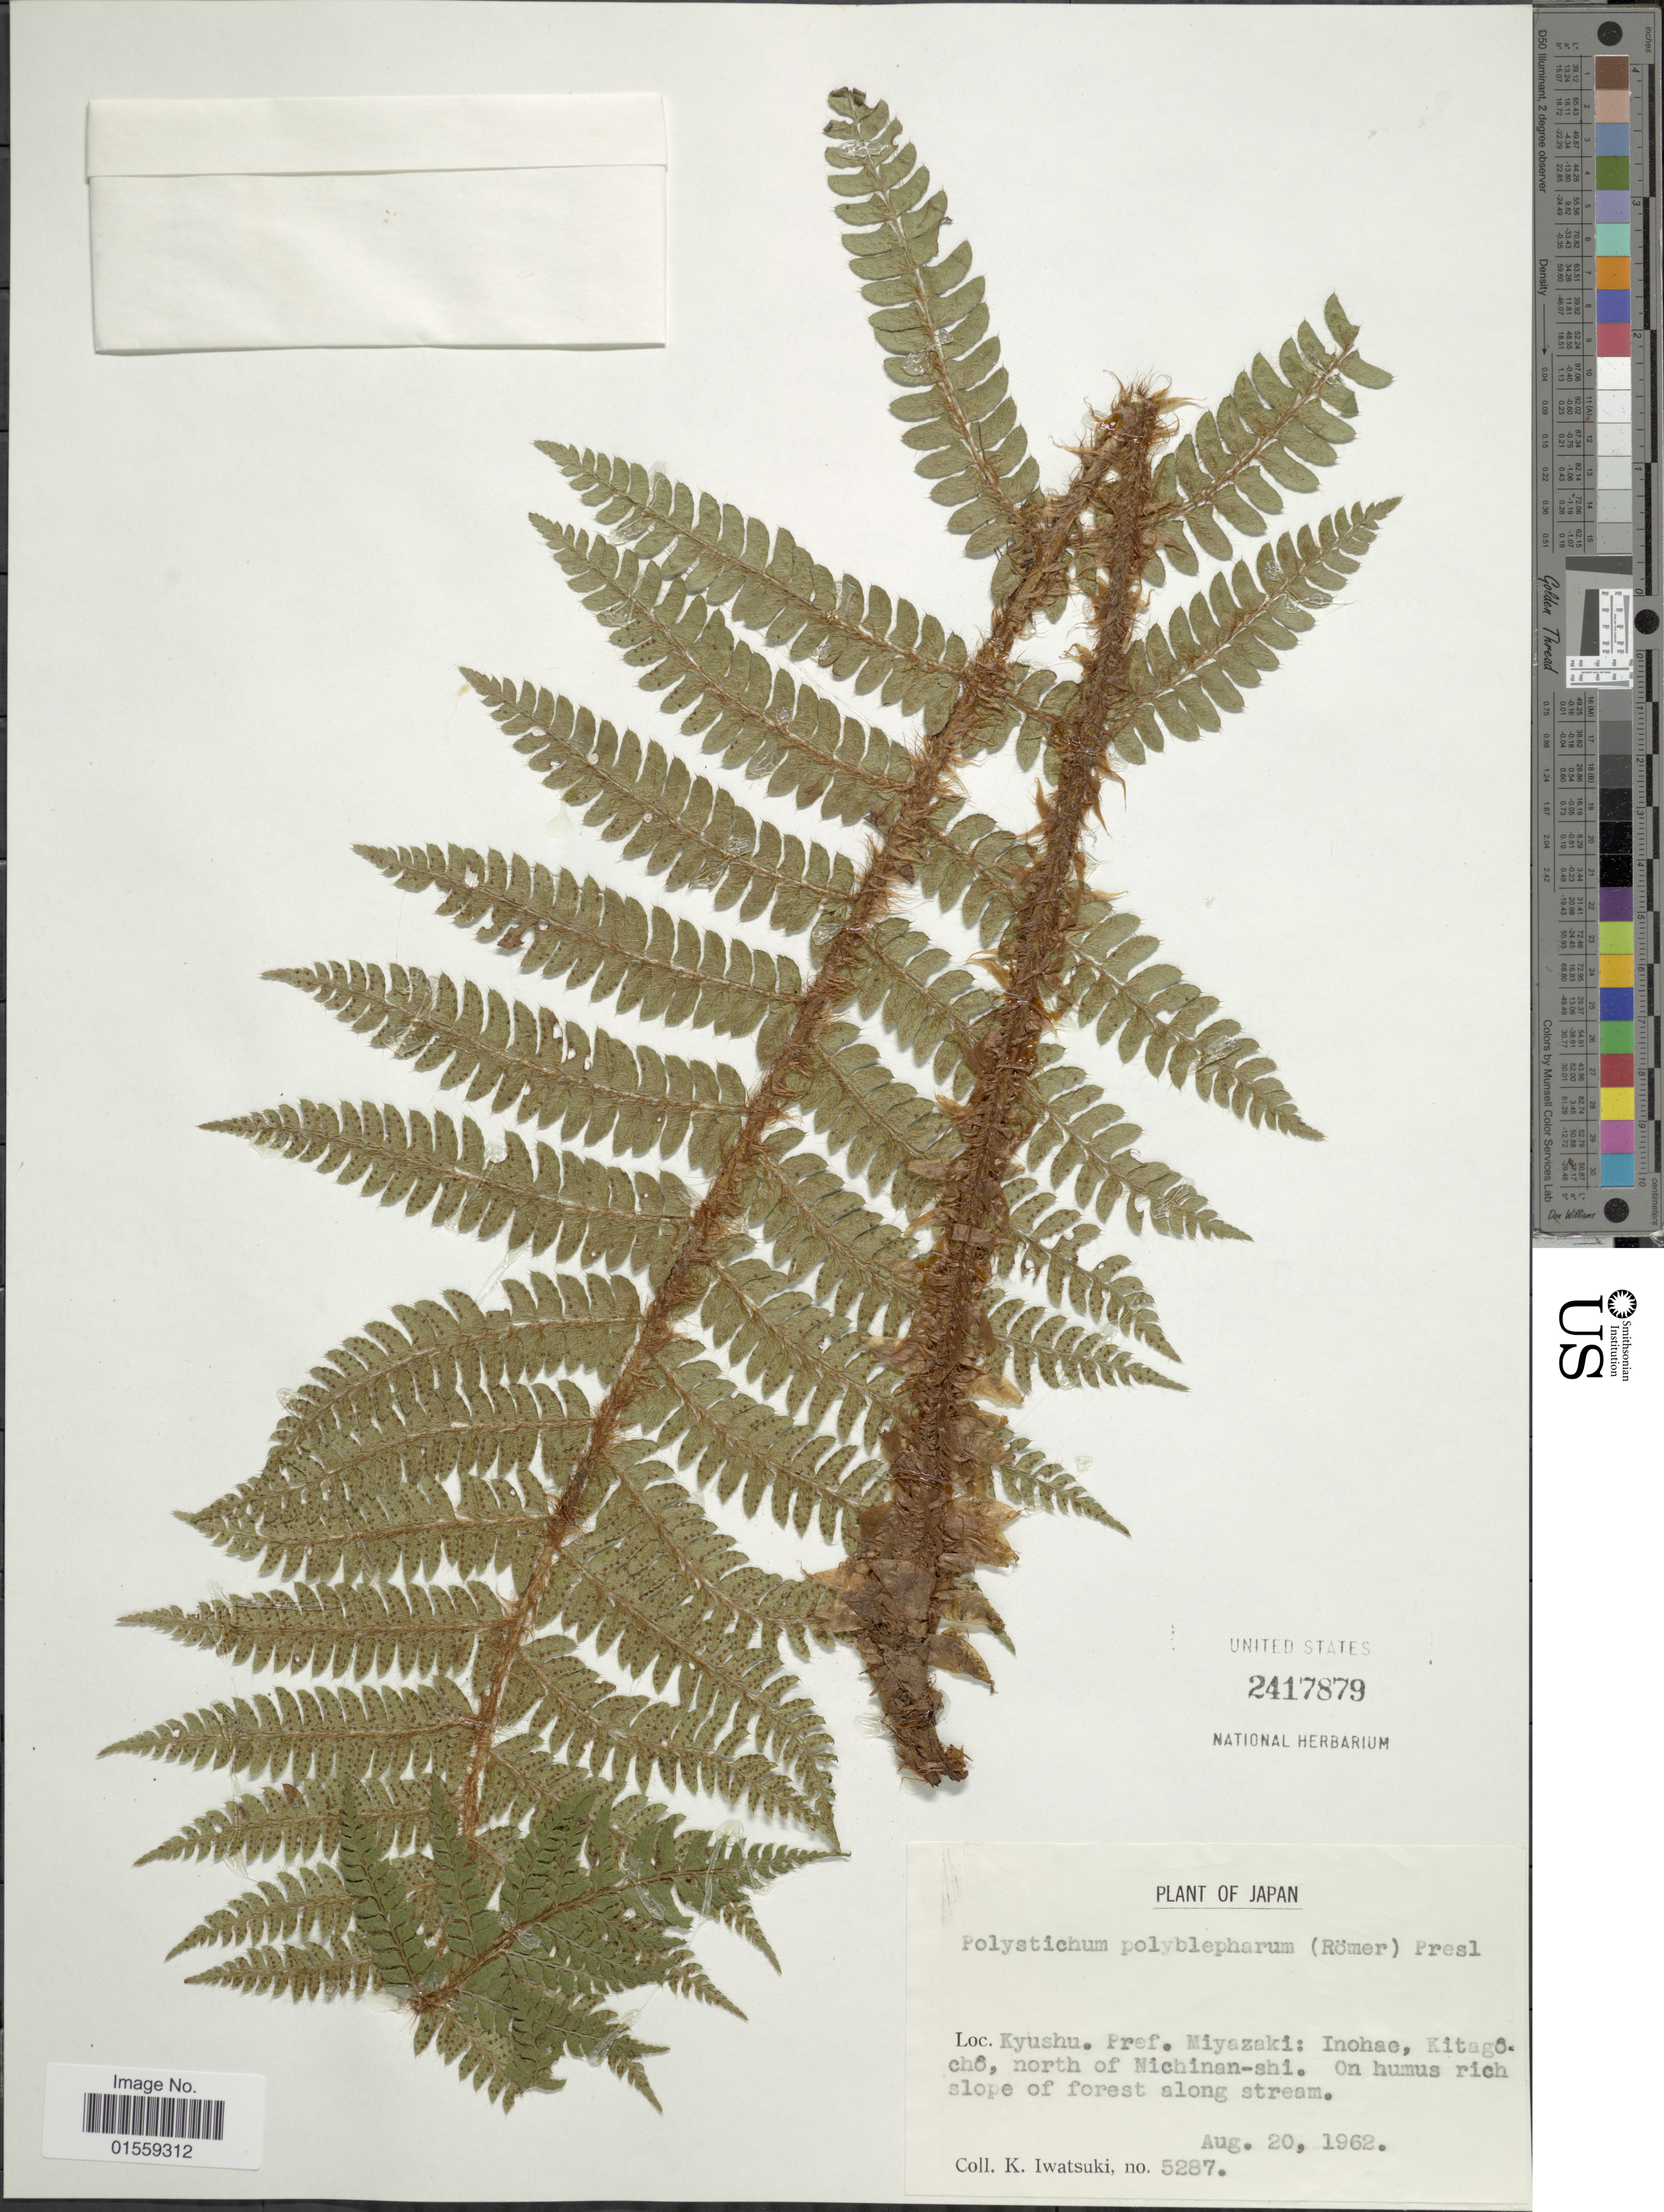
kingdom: Plantae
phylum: Tracheophyta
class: Polypodiopsida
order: Polypodiales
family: Dryopteridaceae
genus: Polystichum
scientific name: Polystichum polyblepharum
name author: (Roemer ex Kunze) C. Presl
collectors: K. Iwatsuki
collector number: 5287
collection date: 1962-08-20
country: Japan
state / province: Miyazaki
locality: Kyushu, Pref. Miyazaki:Inohae, Kitagocho, north of Ninchinan-shi.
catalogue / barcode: US 2417879